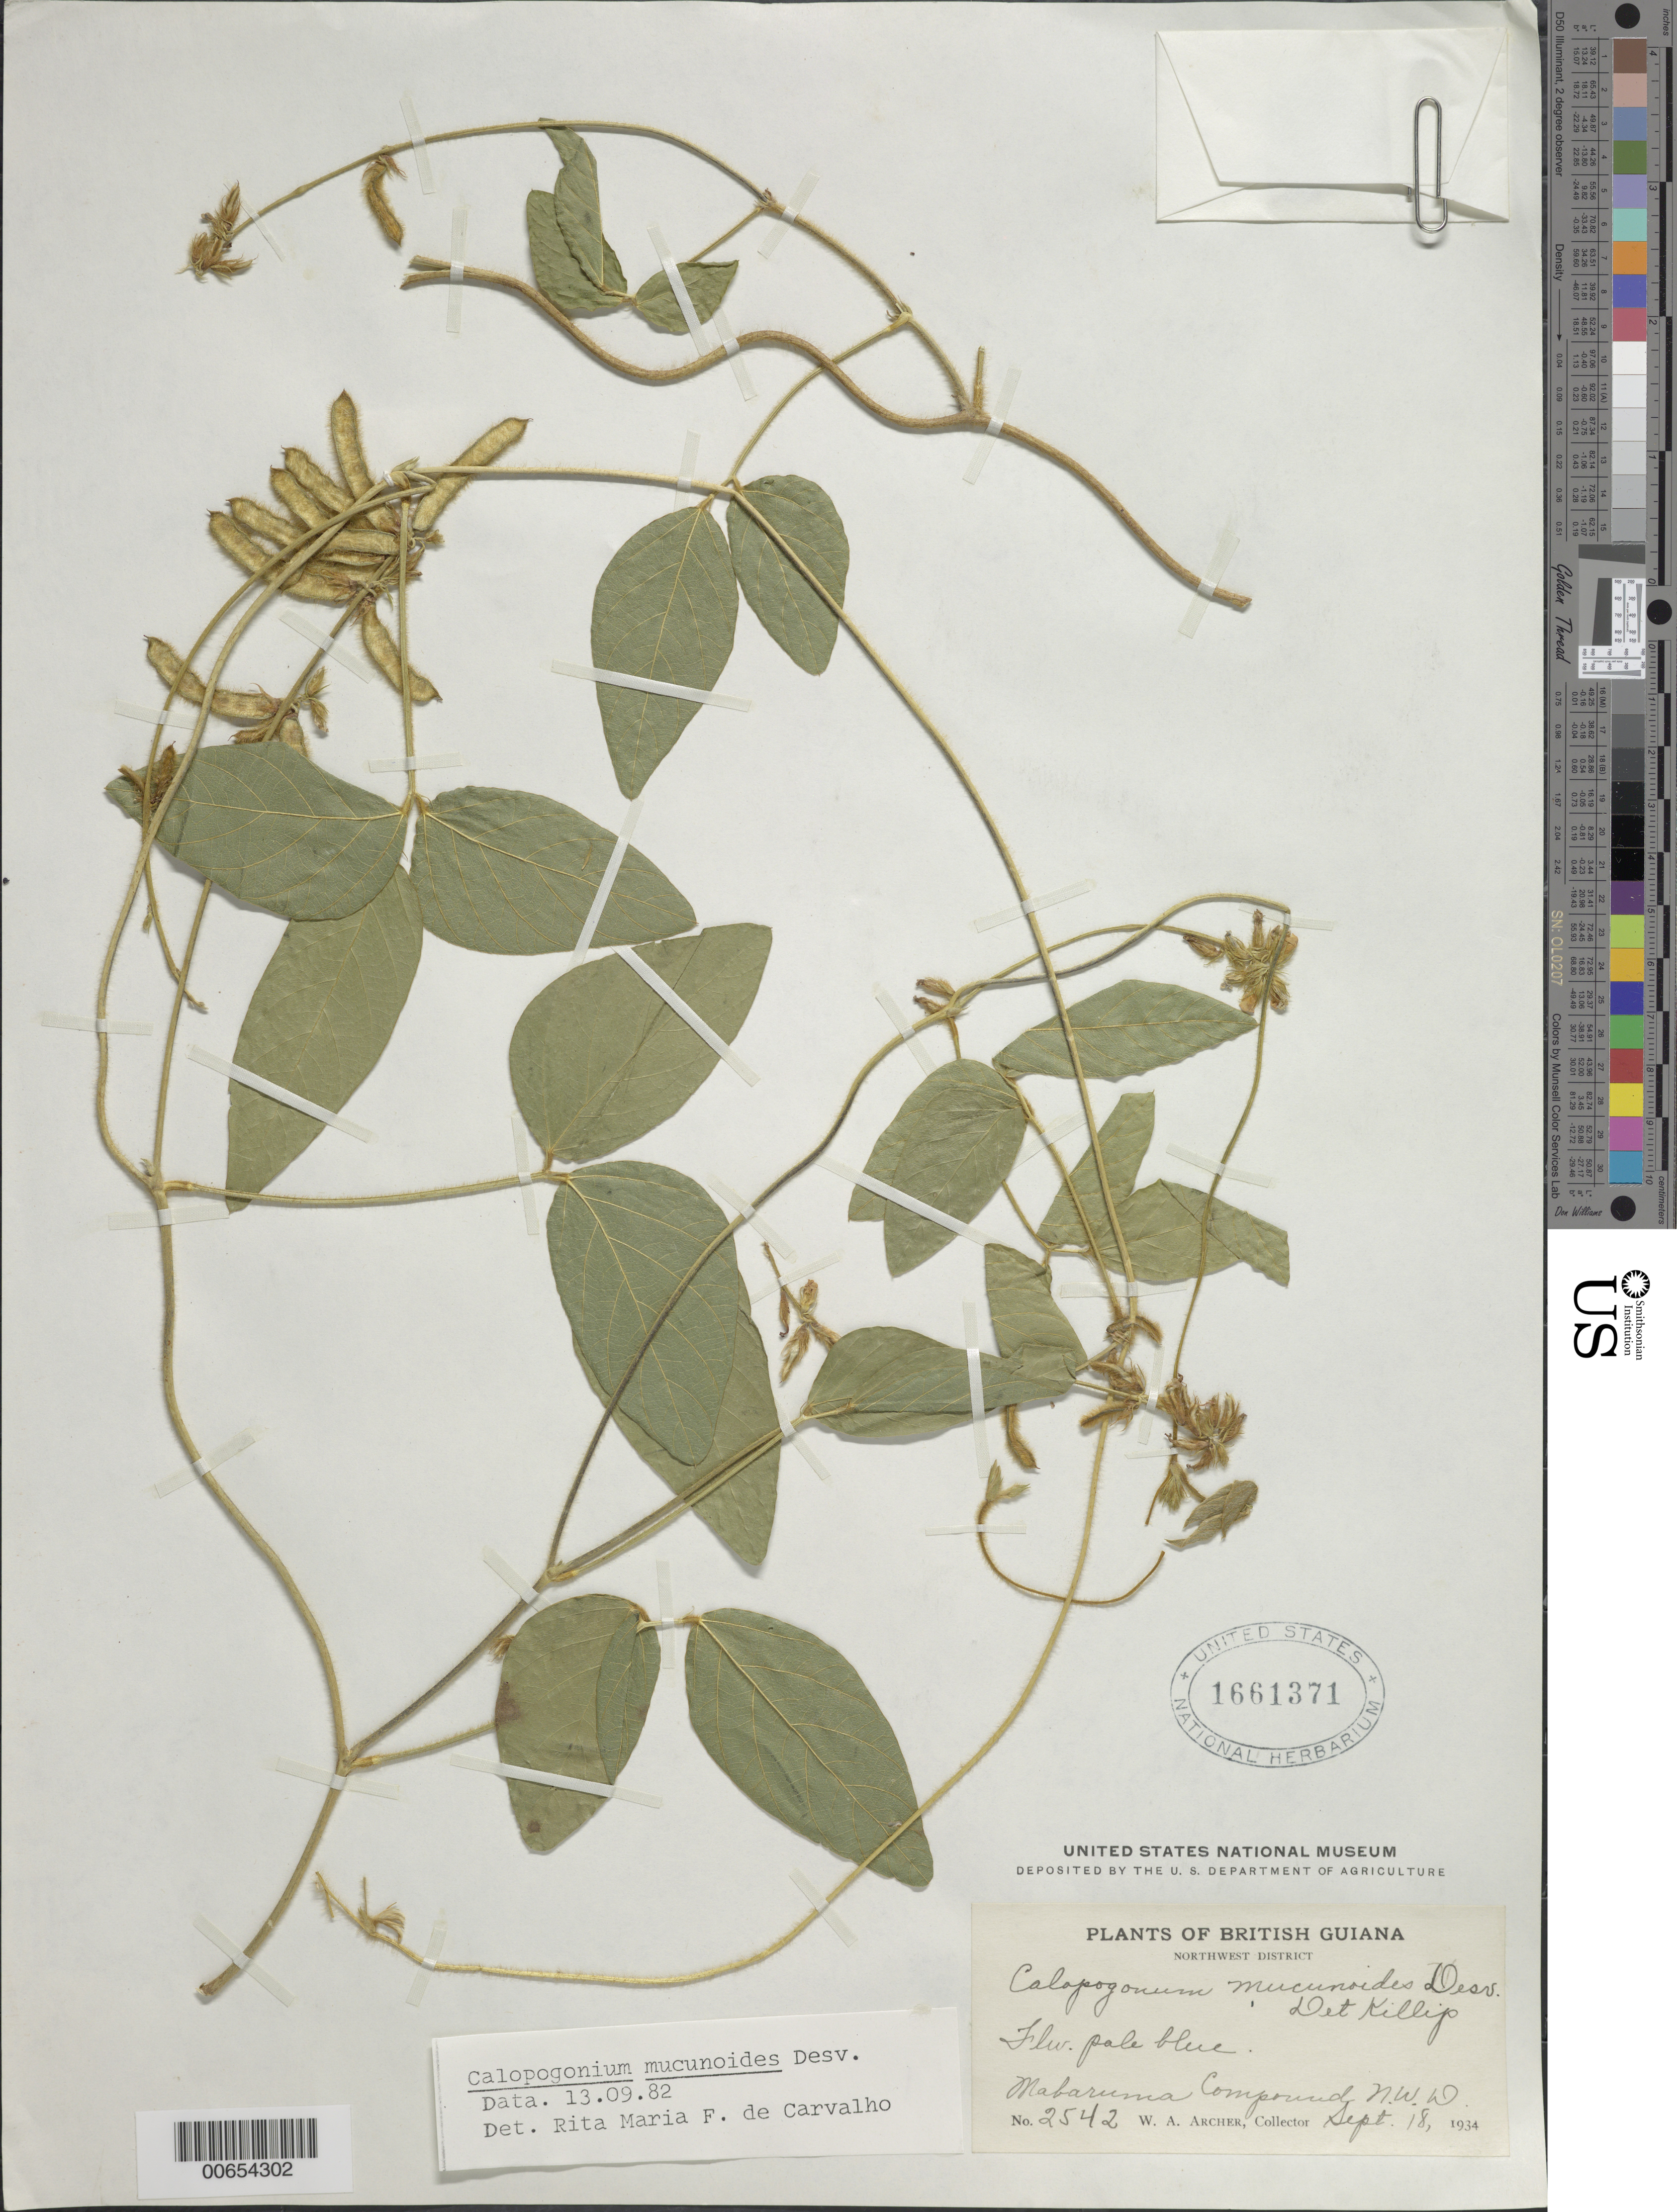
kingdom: Plantae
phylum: Tracheophyta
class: Magnoliopsida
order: Fabales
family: Fabaceae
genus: Calopogonium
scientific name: Calopogonium mucunoides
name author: Desv.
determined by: Carvalho, R. M.F. de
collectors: W. A. Archer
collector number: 2542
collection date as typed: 18-Sep-34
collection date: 1934-09-18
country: Guyana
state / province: Barima-Waini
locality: Mabaruma Compound, NW Dist.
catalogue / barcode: US 1661371